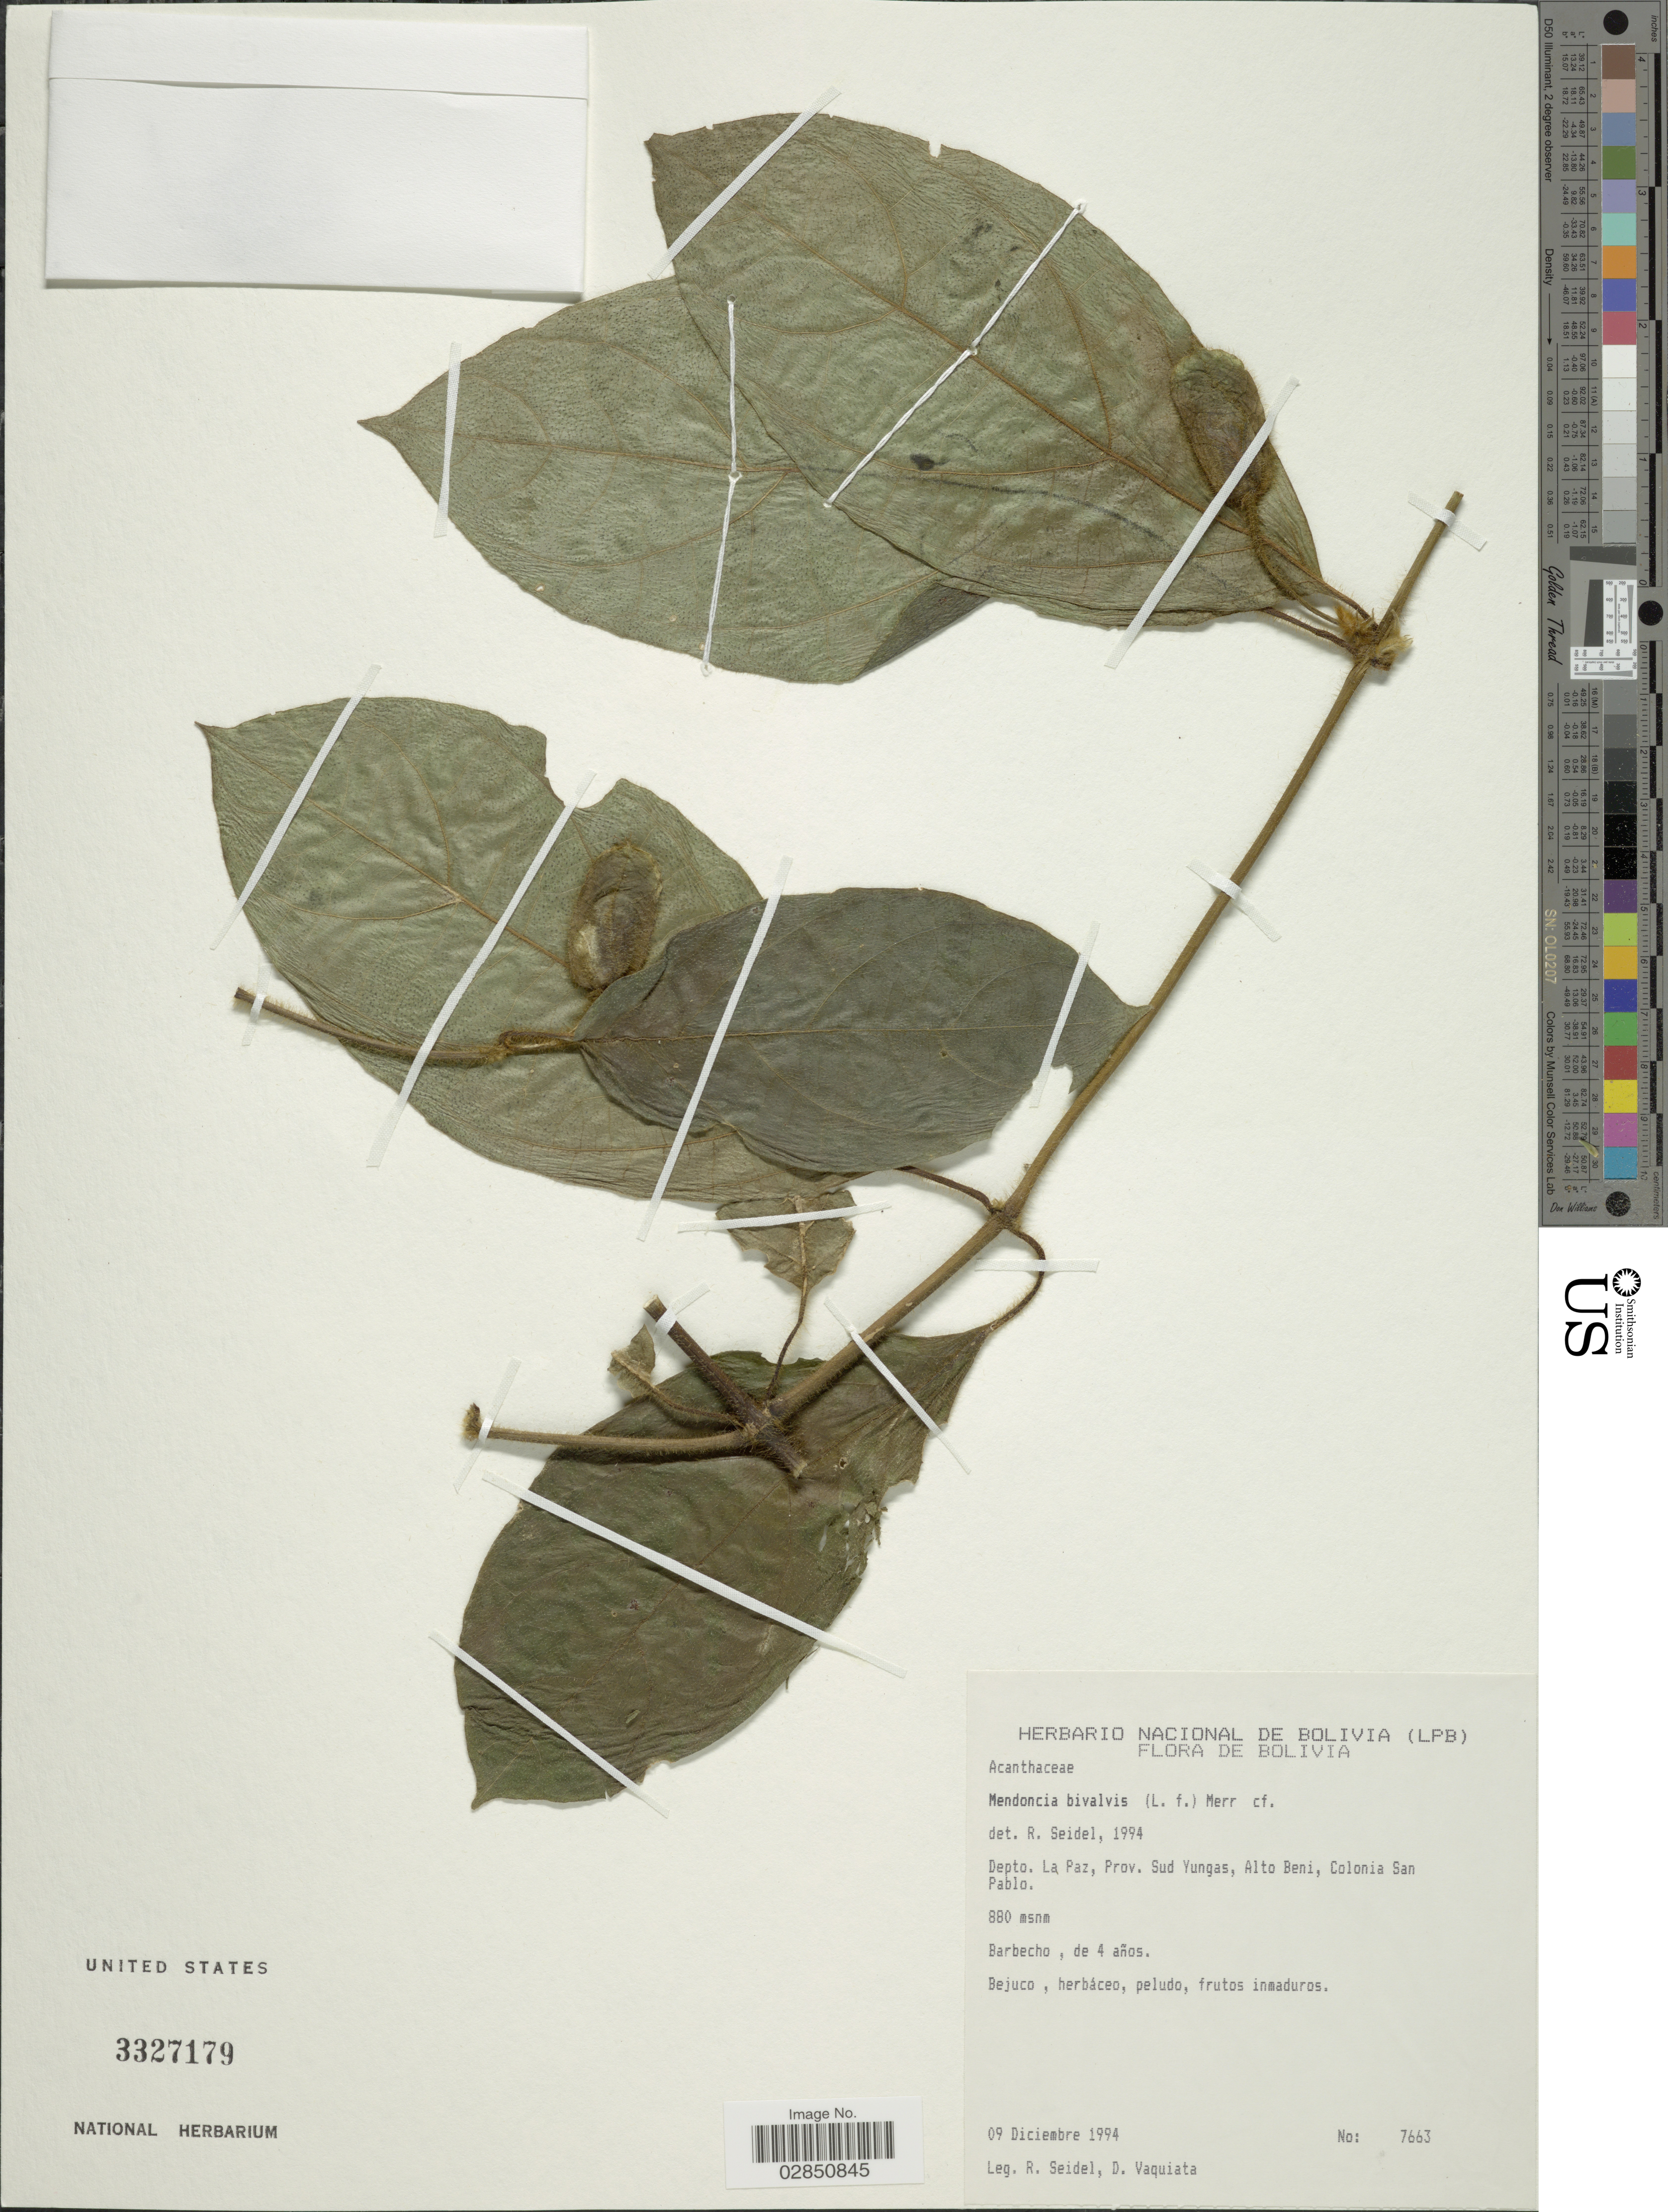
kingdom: Plantae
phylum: Tracheophyta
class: Magnoliopsida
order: Lamiales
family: Acanthaceae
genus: Mendoncia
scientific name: Mendoncia bivalvis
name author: (L. f.) Merr.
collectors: R. Seidel & D. Vaquiata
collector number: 7663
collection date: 1994-12-09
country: Bolivia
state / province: La Paz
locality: Depto. La Paz, Prov. Sud Yungas, Alto Beni, Colonia San Pablo.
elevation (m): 880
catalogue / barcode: US 3327179